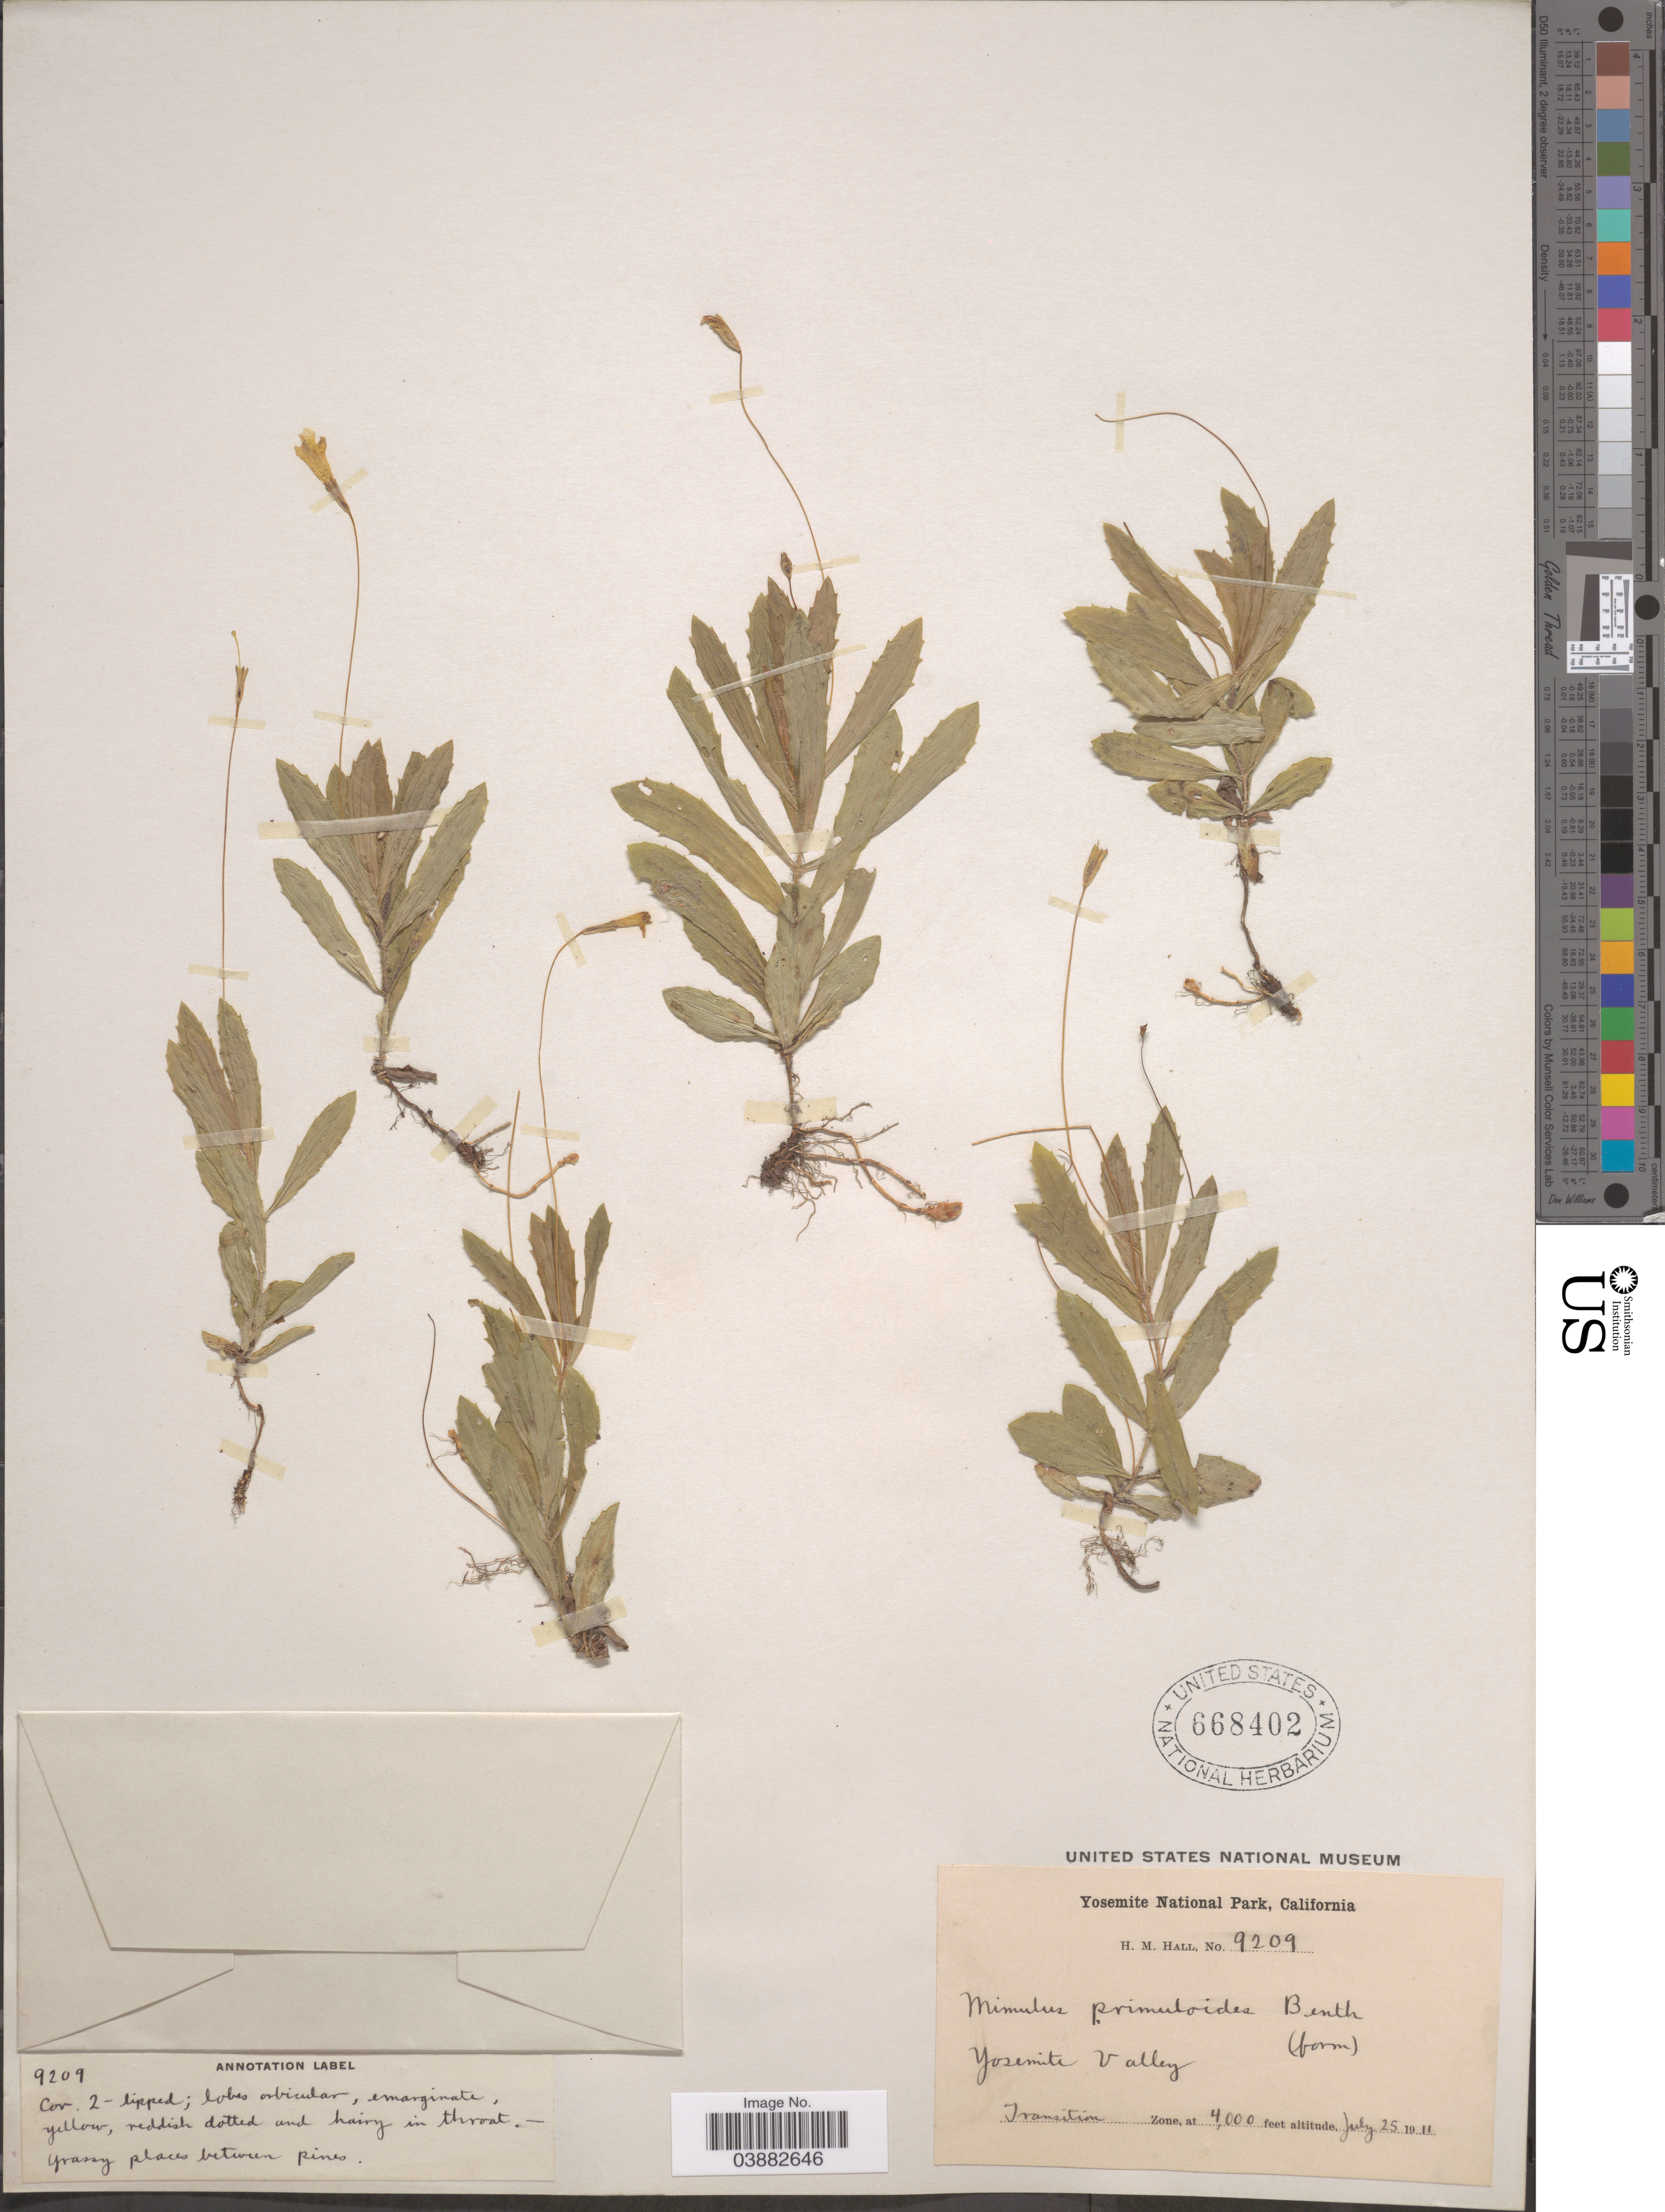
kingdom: Plantae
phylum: Tracheophyta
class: Magnoliopsida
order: Lamiales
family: Phrymaceae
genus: Mimulus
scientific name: Mimulus primuloides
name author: Benth.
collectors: H. M. Hall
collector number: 9209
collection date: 1911-07-25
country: United States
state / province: California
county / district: Mariposa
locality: Yosemite National Park. Yosemite Valley. Transition Zone.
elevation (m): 1219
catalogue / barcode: US 668402